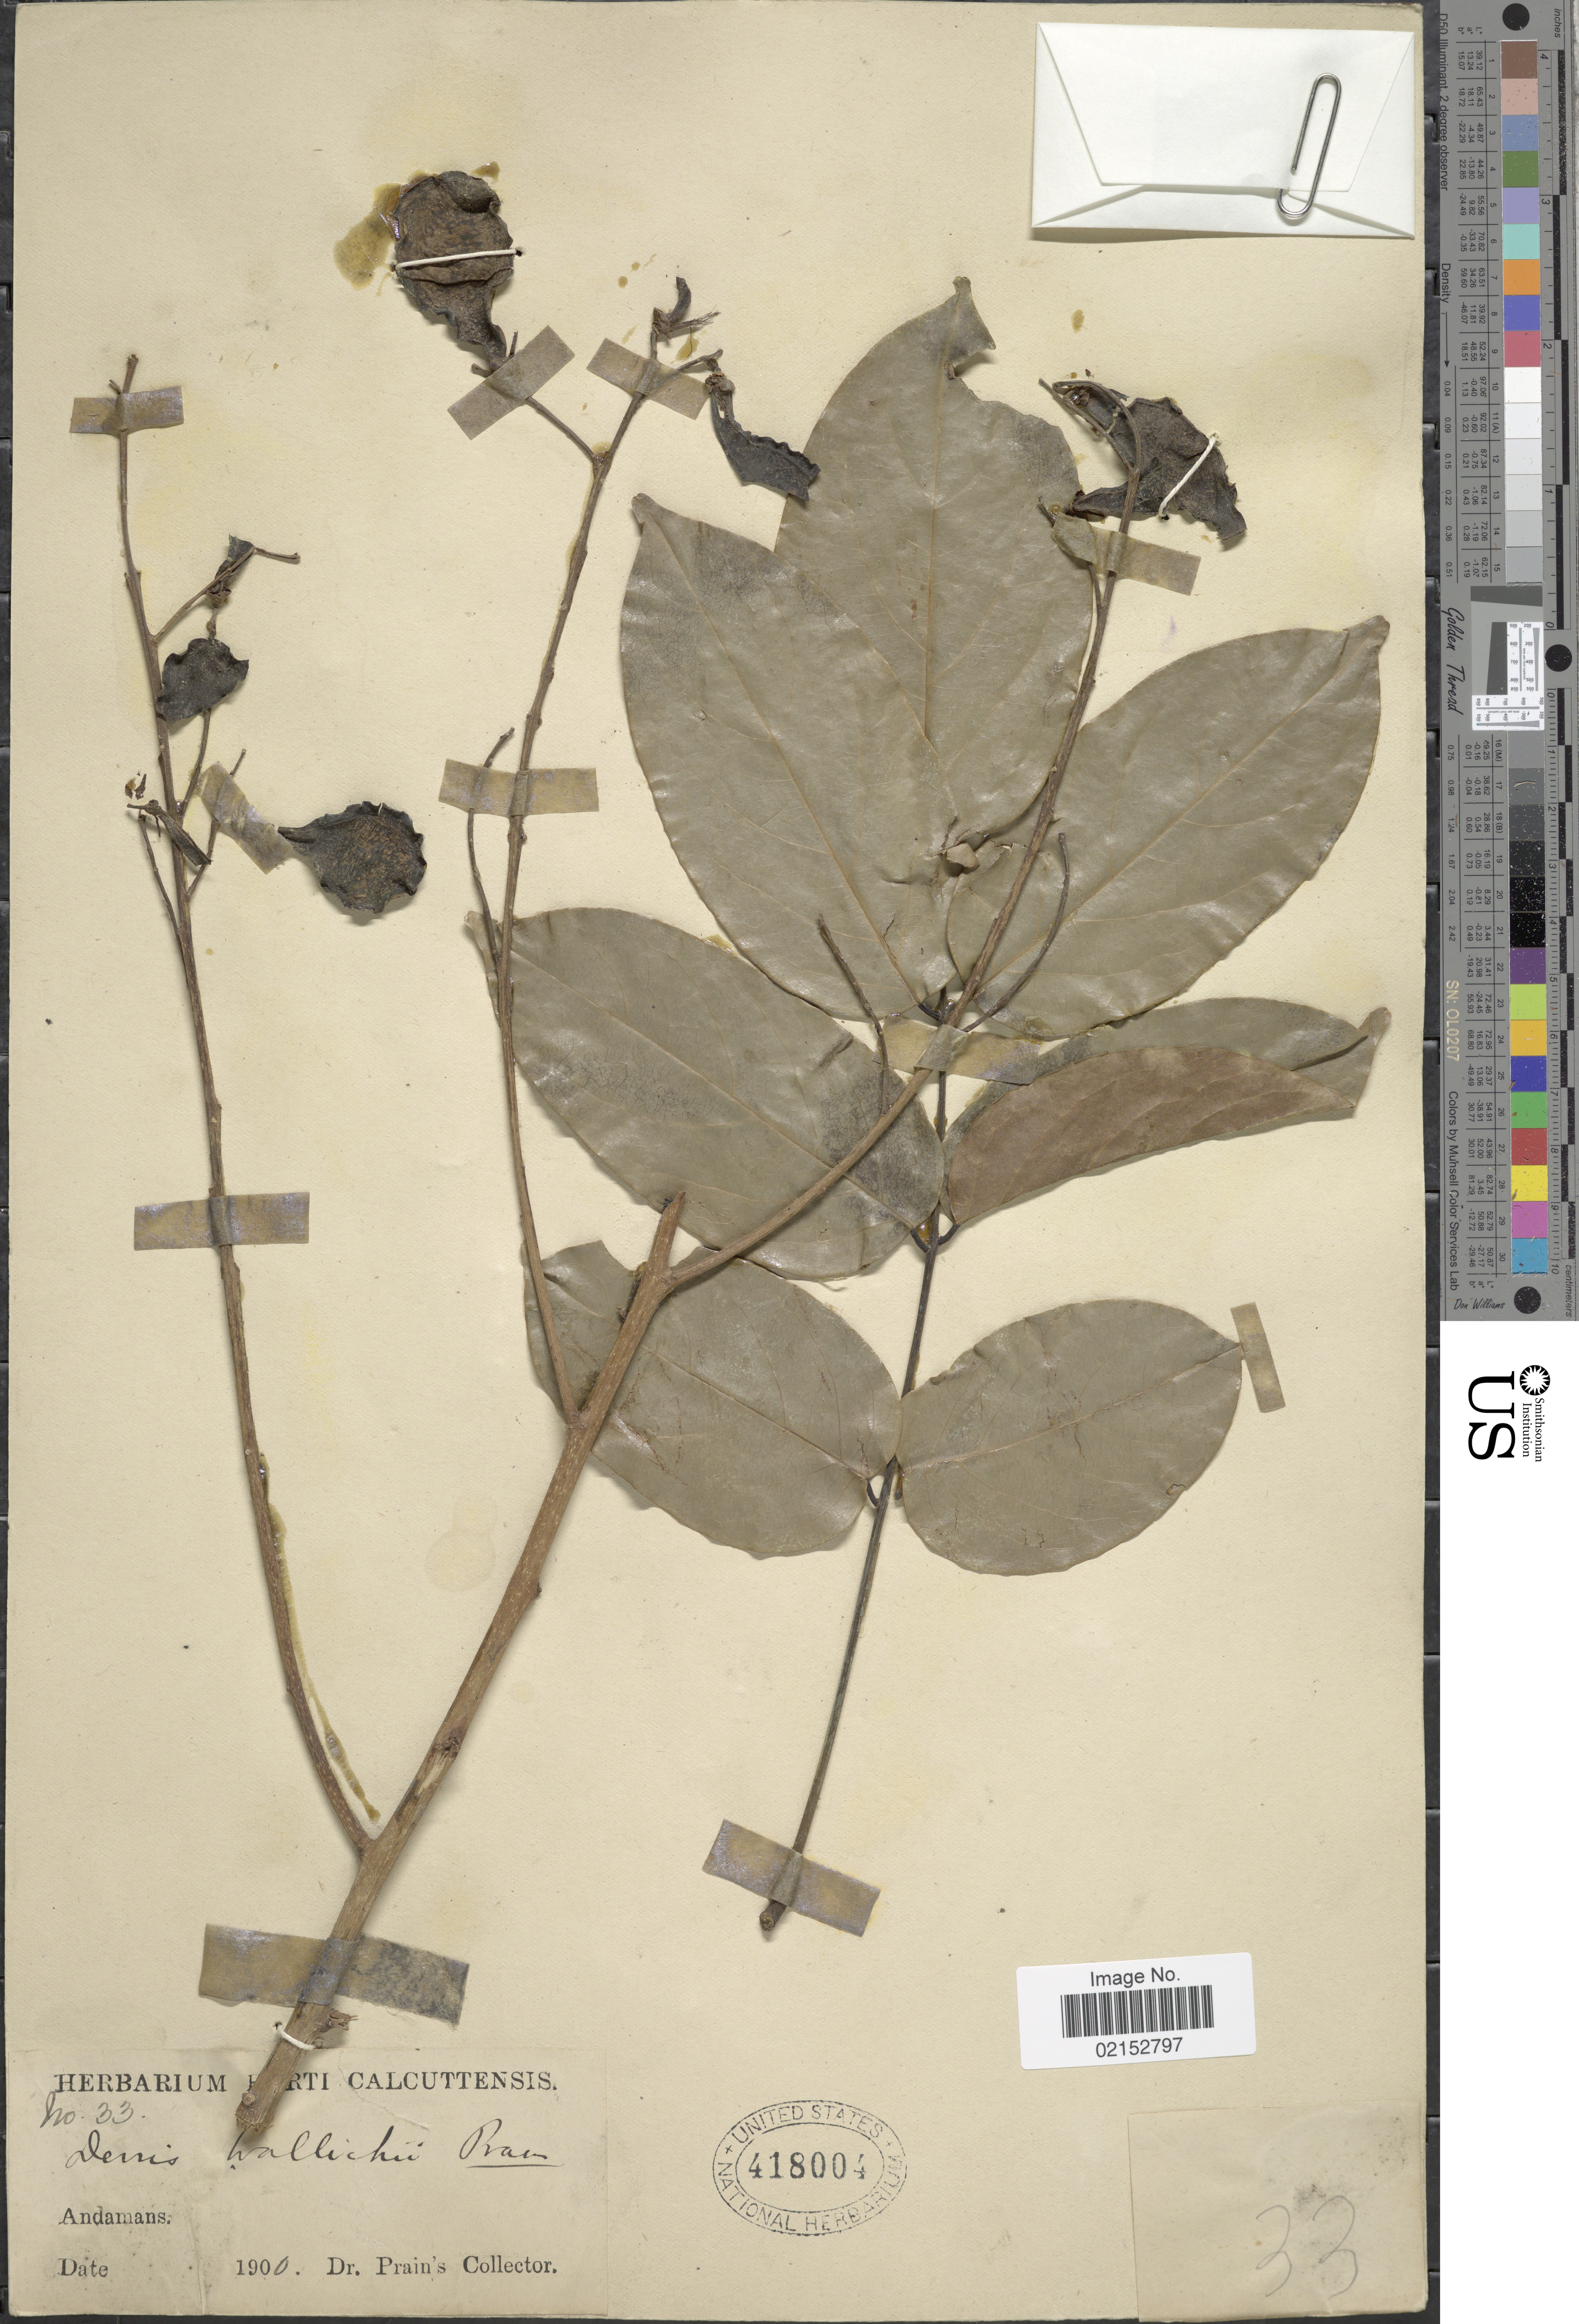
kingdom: Plantae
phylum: Tracheophyta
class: Magnoliopsida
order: Fabales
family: Fabaceae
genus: Derris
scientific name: Derris wallichii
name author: Prain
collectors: Dr. Prain's collector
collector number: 33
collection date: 1900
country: India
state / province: Andaman and Nicobar Islands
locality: Andamans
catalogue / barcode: US 418004